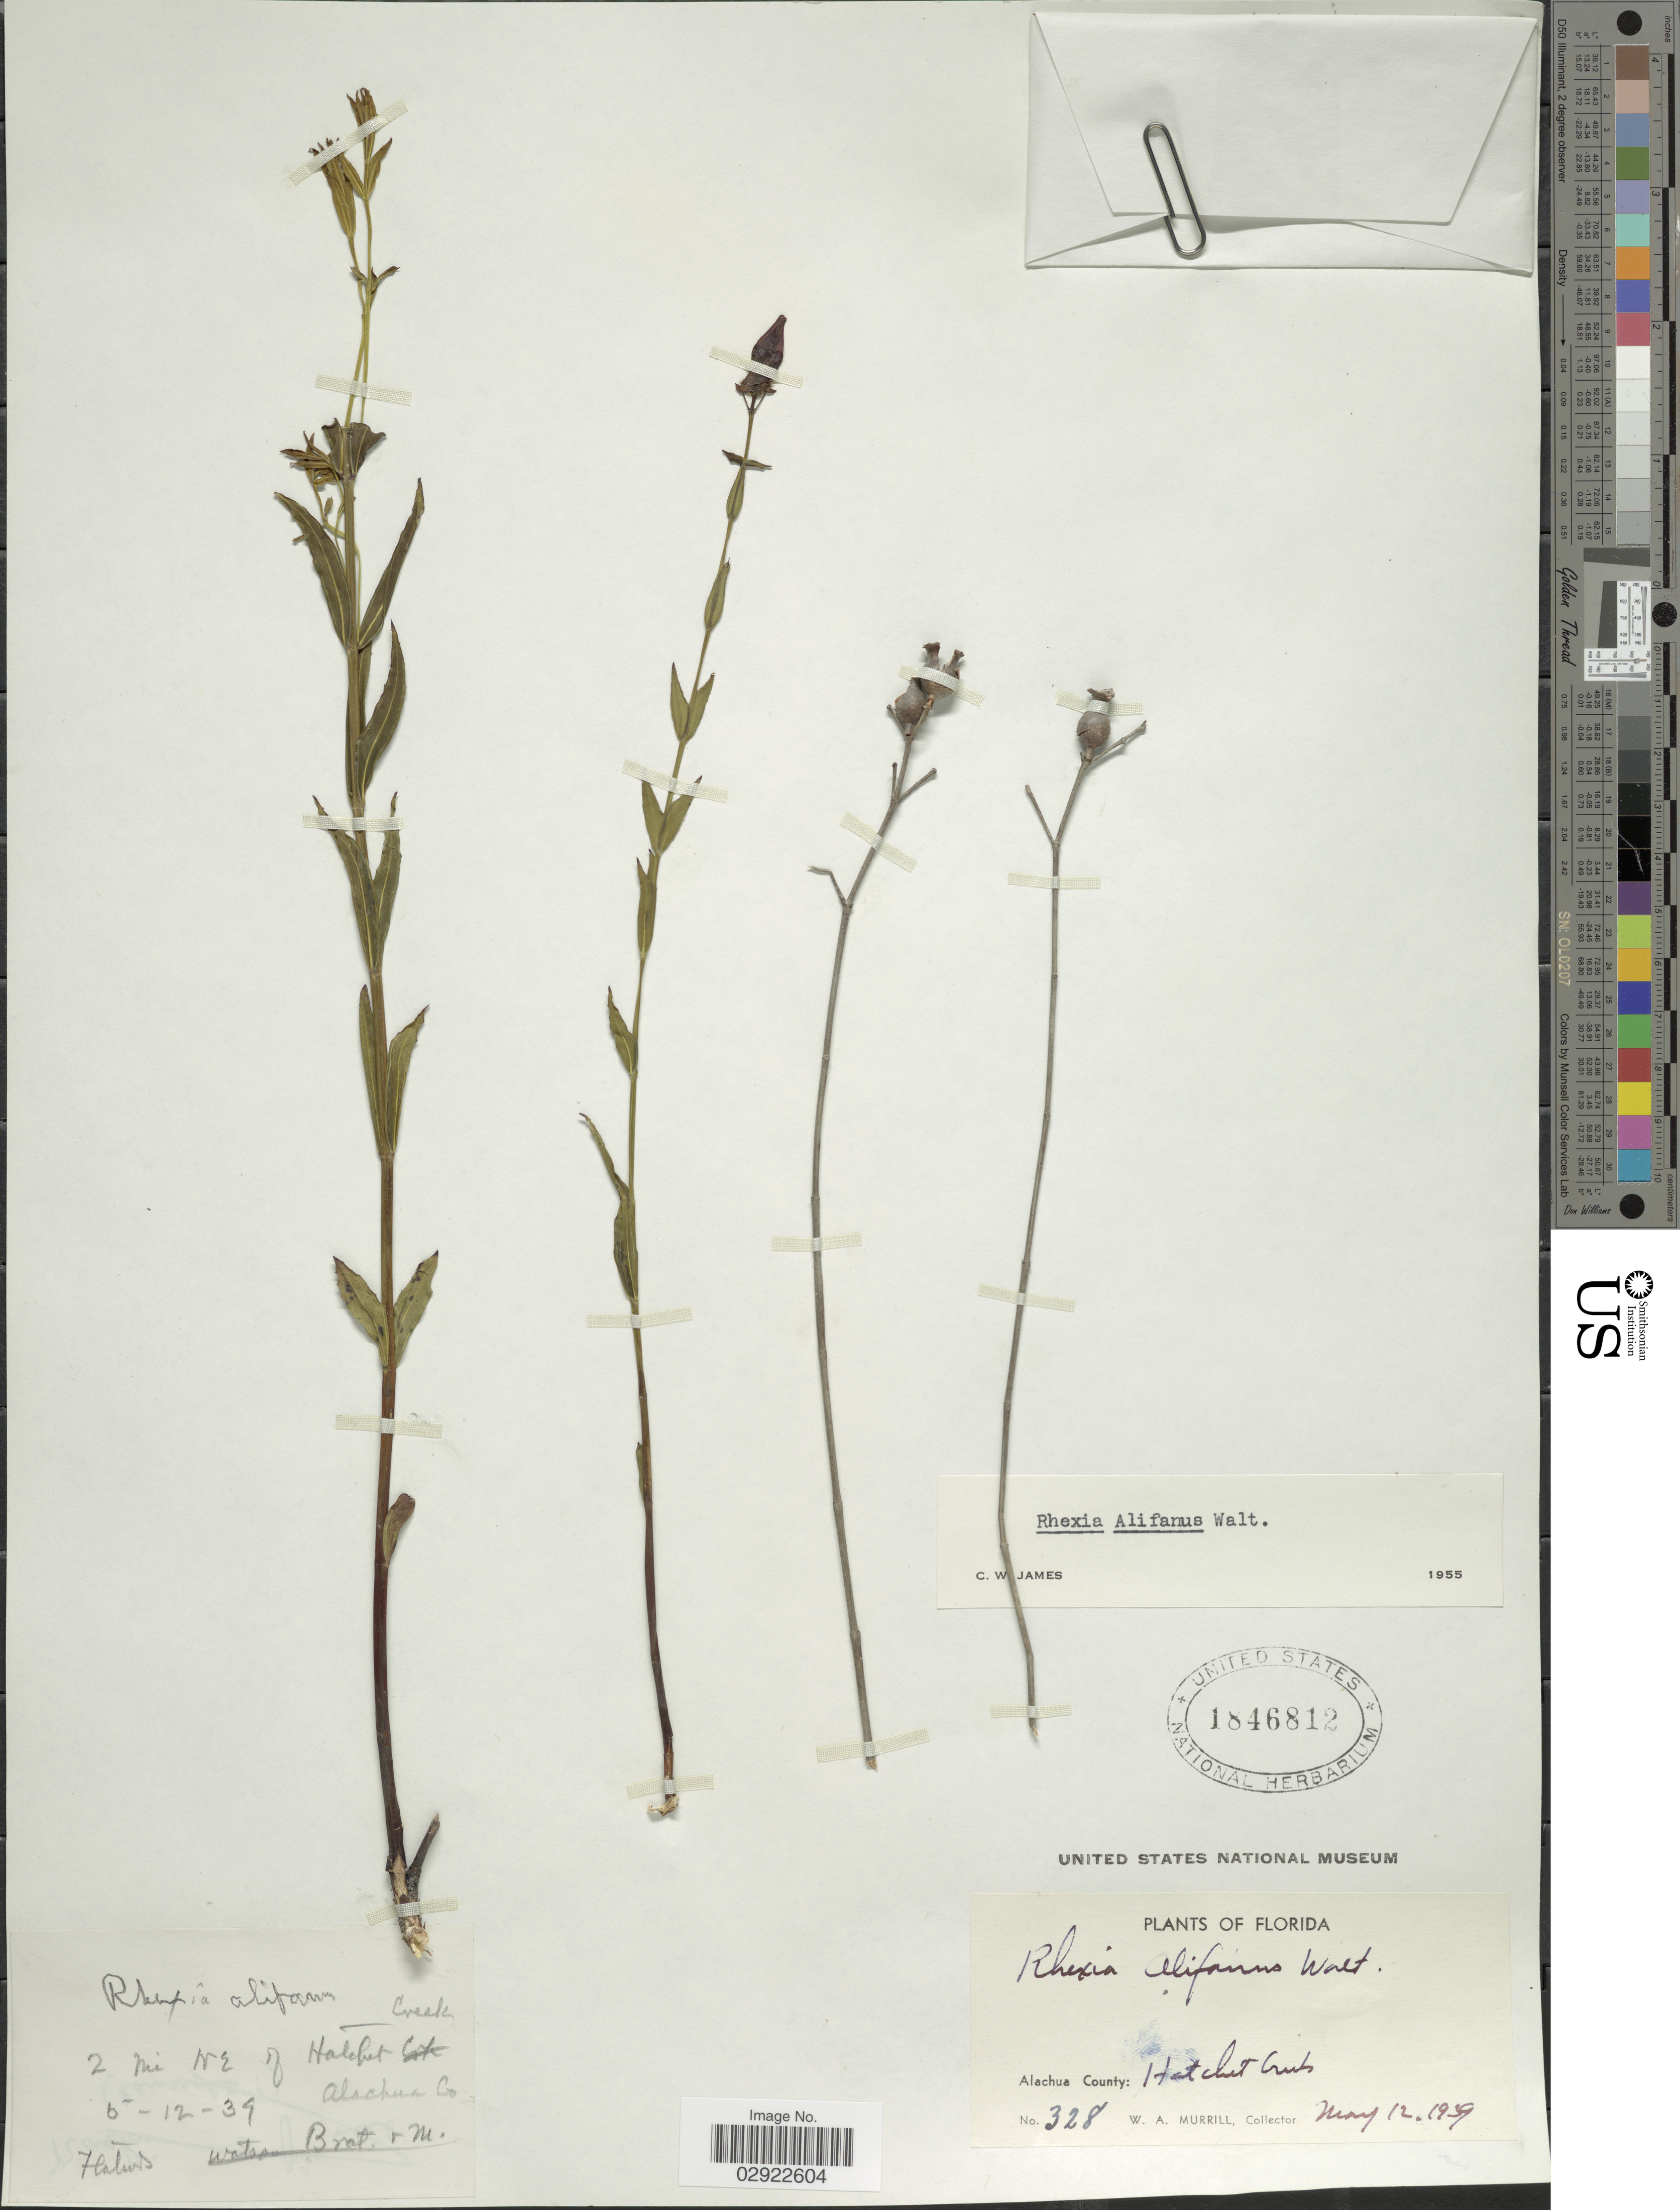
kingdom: Plantae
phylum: Tracheophyta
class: Magnoliopsida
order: Myrtales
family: Melastomataceae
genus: Rhexia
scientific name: Rhexia alifanus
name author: Walter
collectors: W. A. Murrill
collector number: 328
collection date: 1939-05-12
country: United States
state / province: Florida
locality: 2 mi NE of Hatchet Creek, Alachua County.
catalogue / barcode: US 1846812